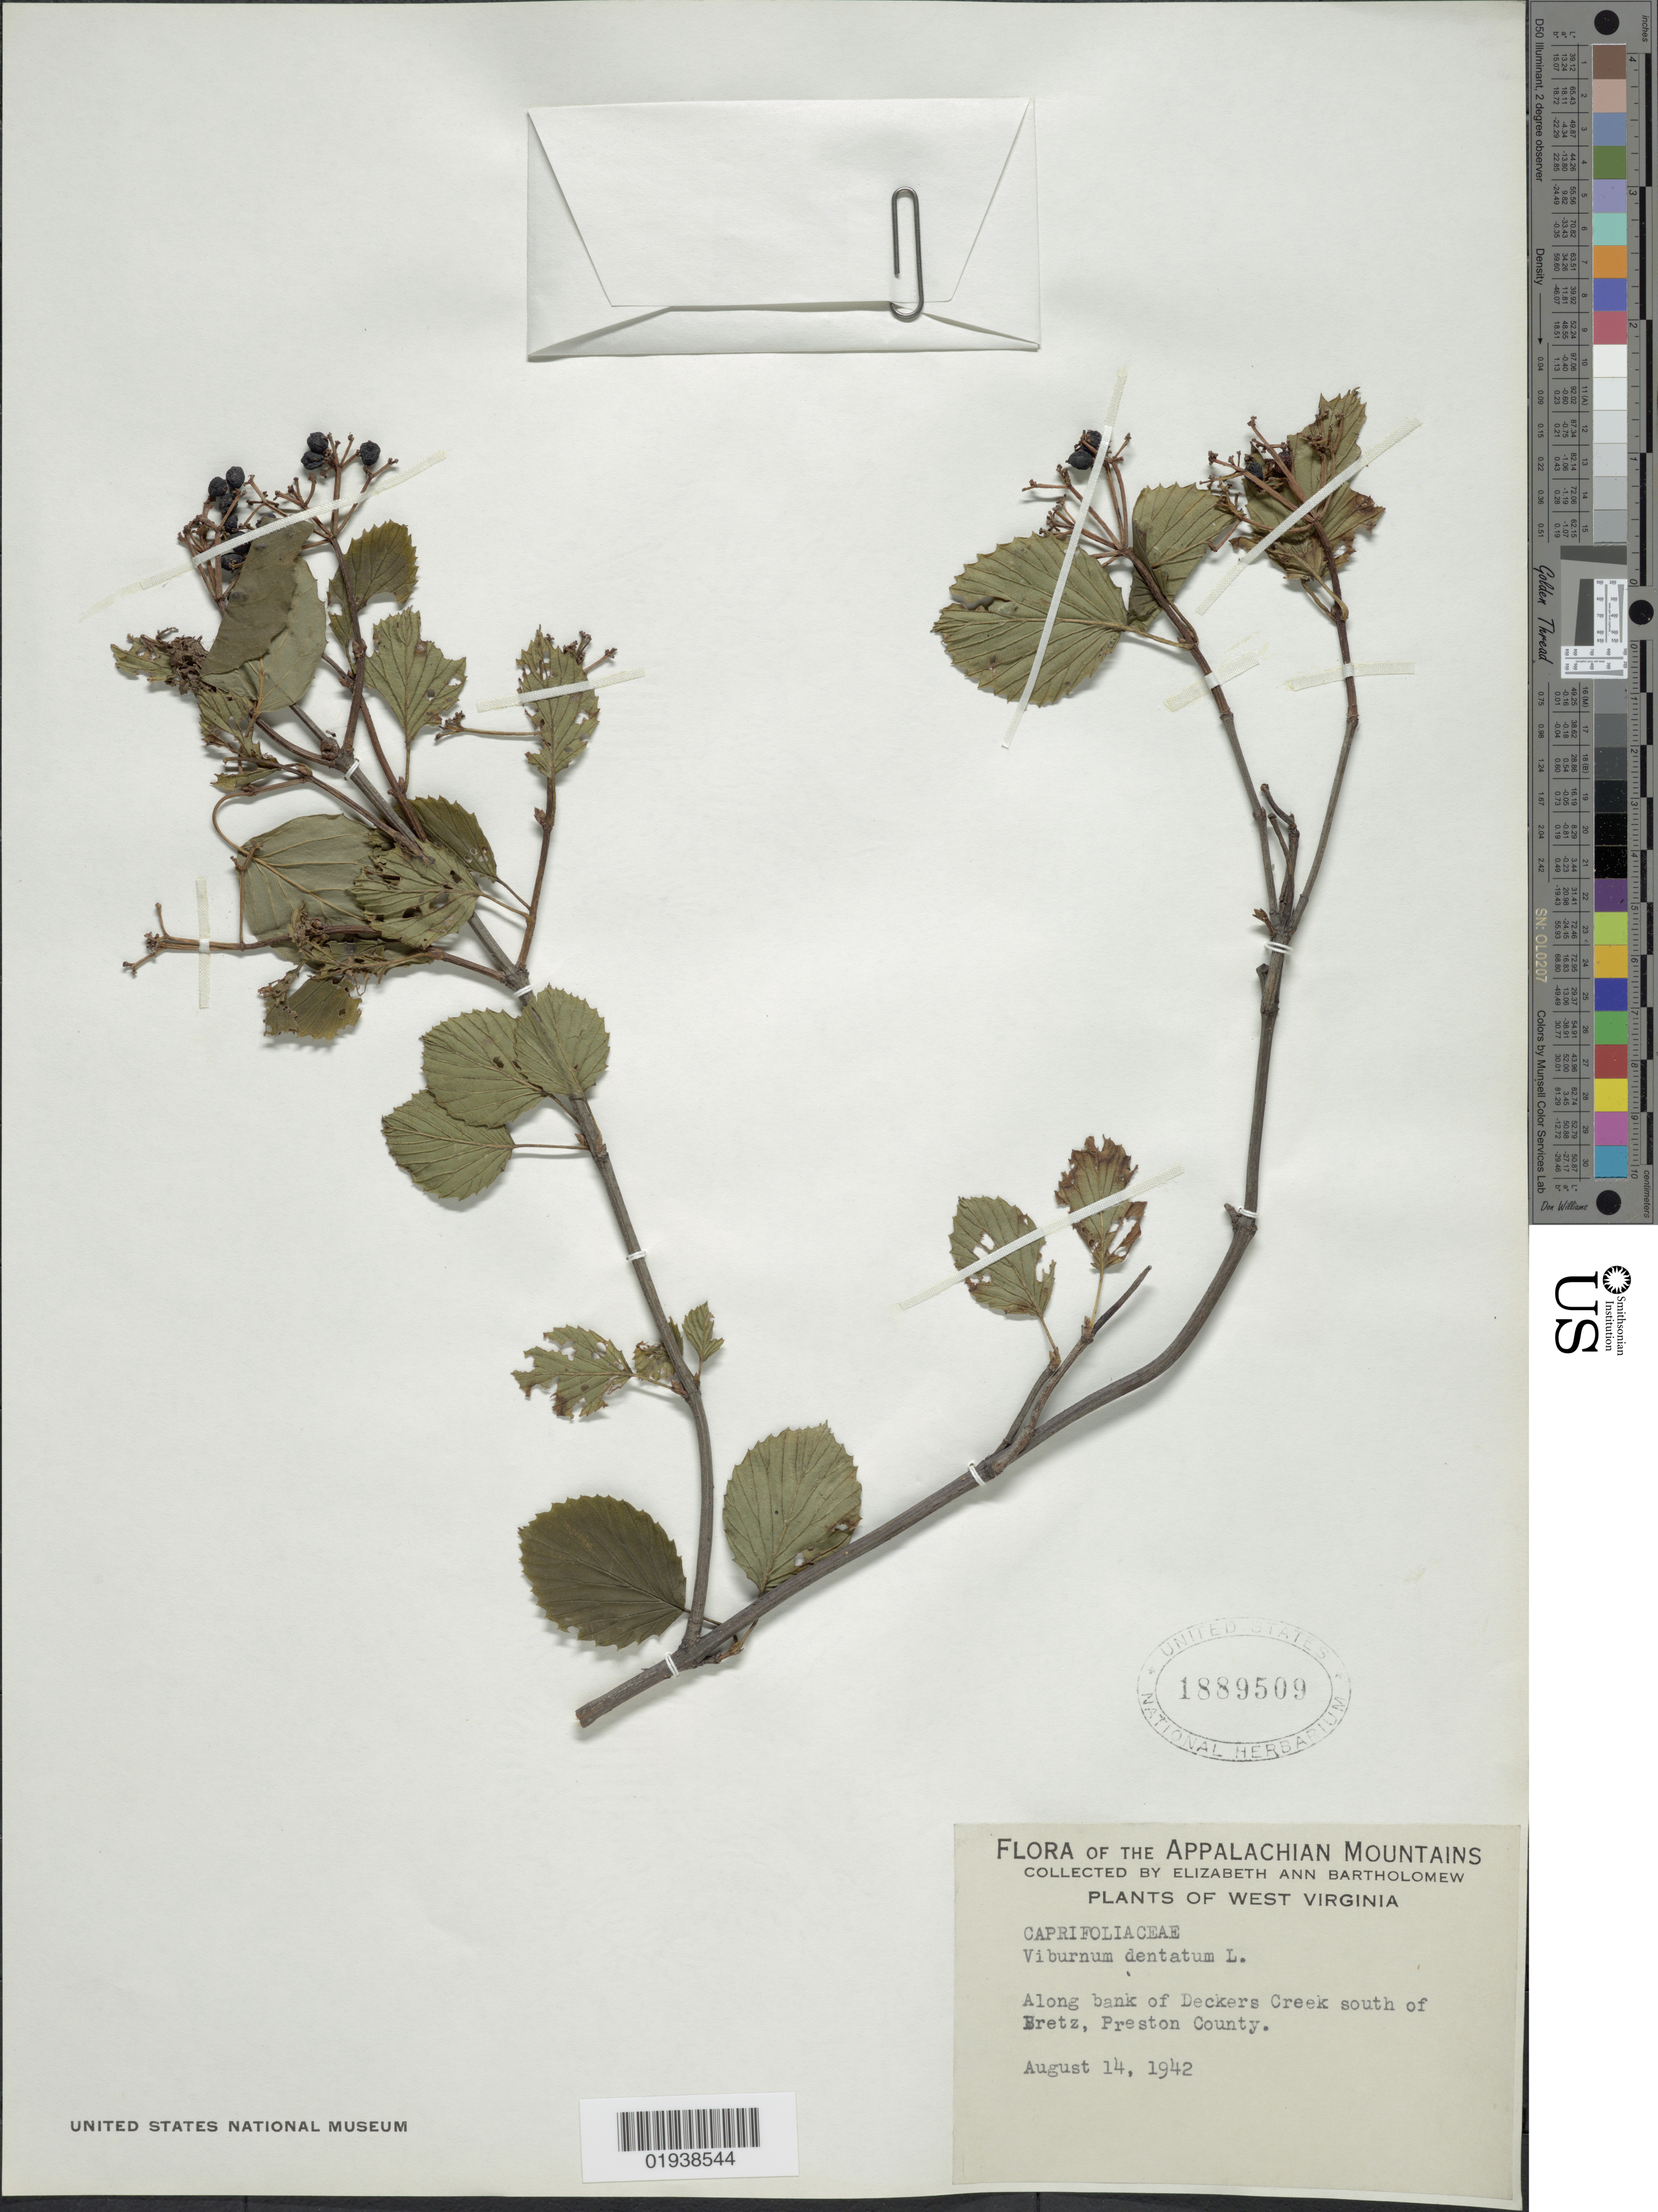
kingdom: Plantae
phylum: Tracheophyta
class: Magnoliopsida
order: Dipsacales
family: Viburnaceae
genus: Viburnum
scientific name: Viburnum dentatum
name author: L.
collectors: E. Bartholomew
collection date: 1942-08-14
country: United States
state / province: West Virginia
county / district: Preston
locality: The Appalachian Mountains, Along bank of Deckers Creek south of Bretz, Preston County.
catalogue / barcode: US 1889509